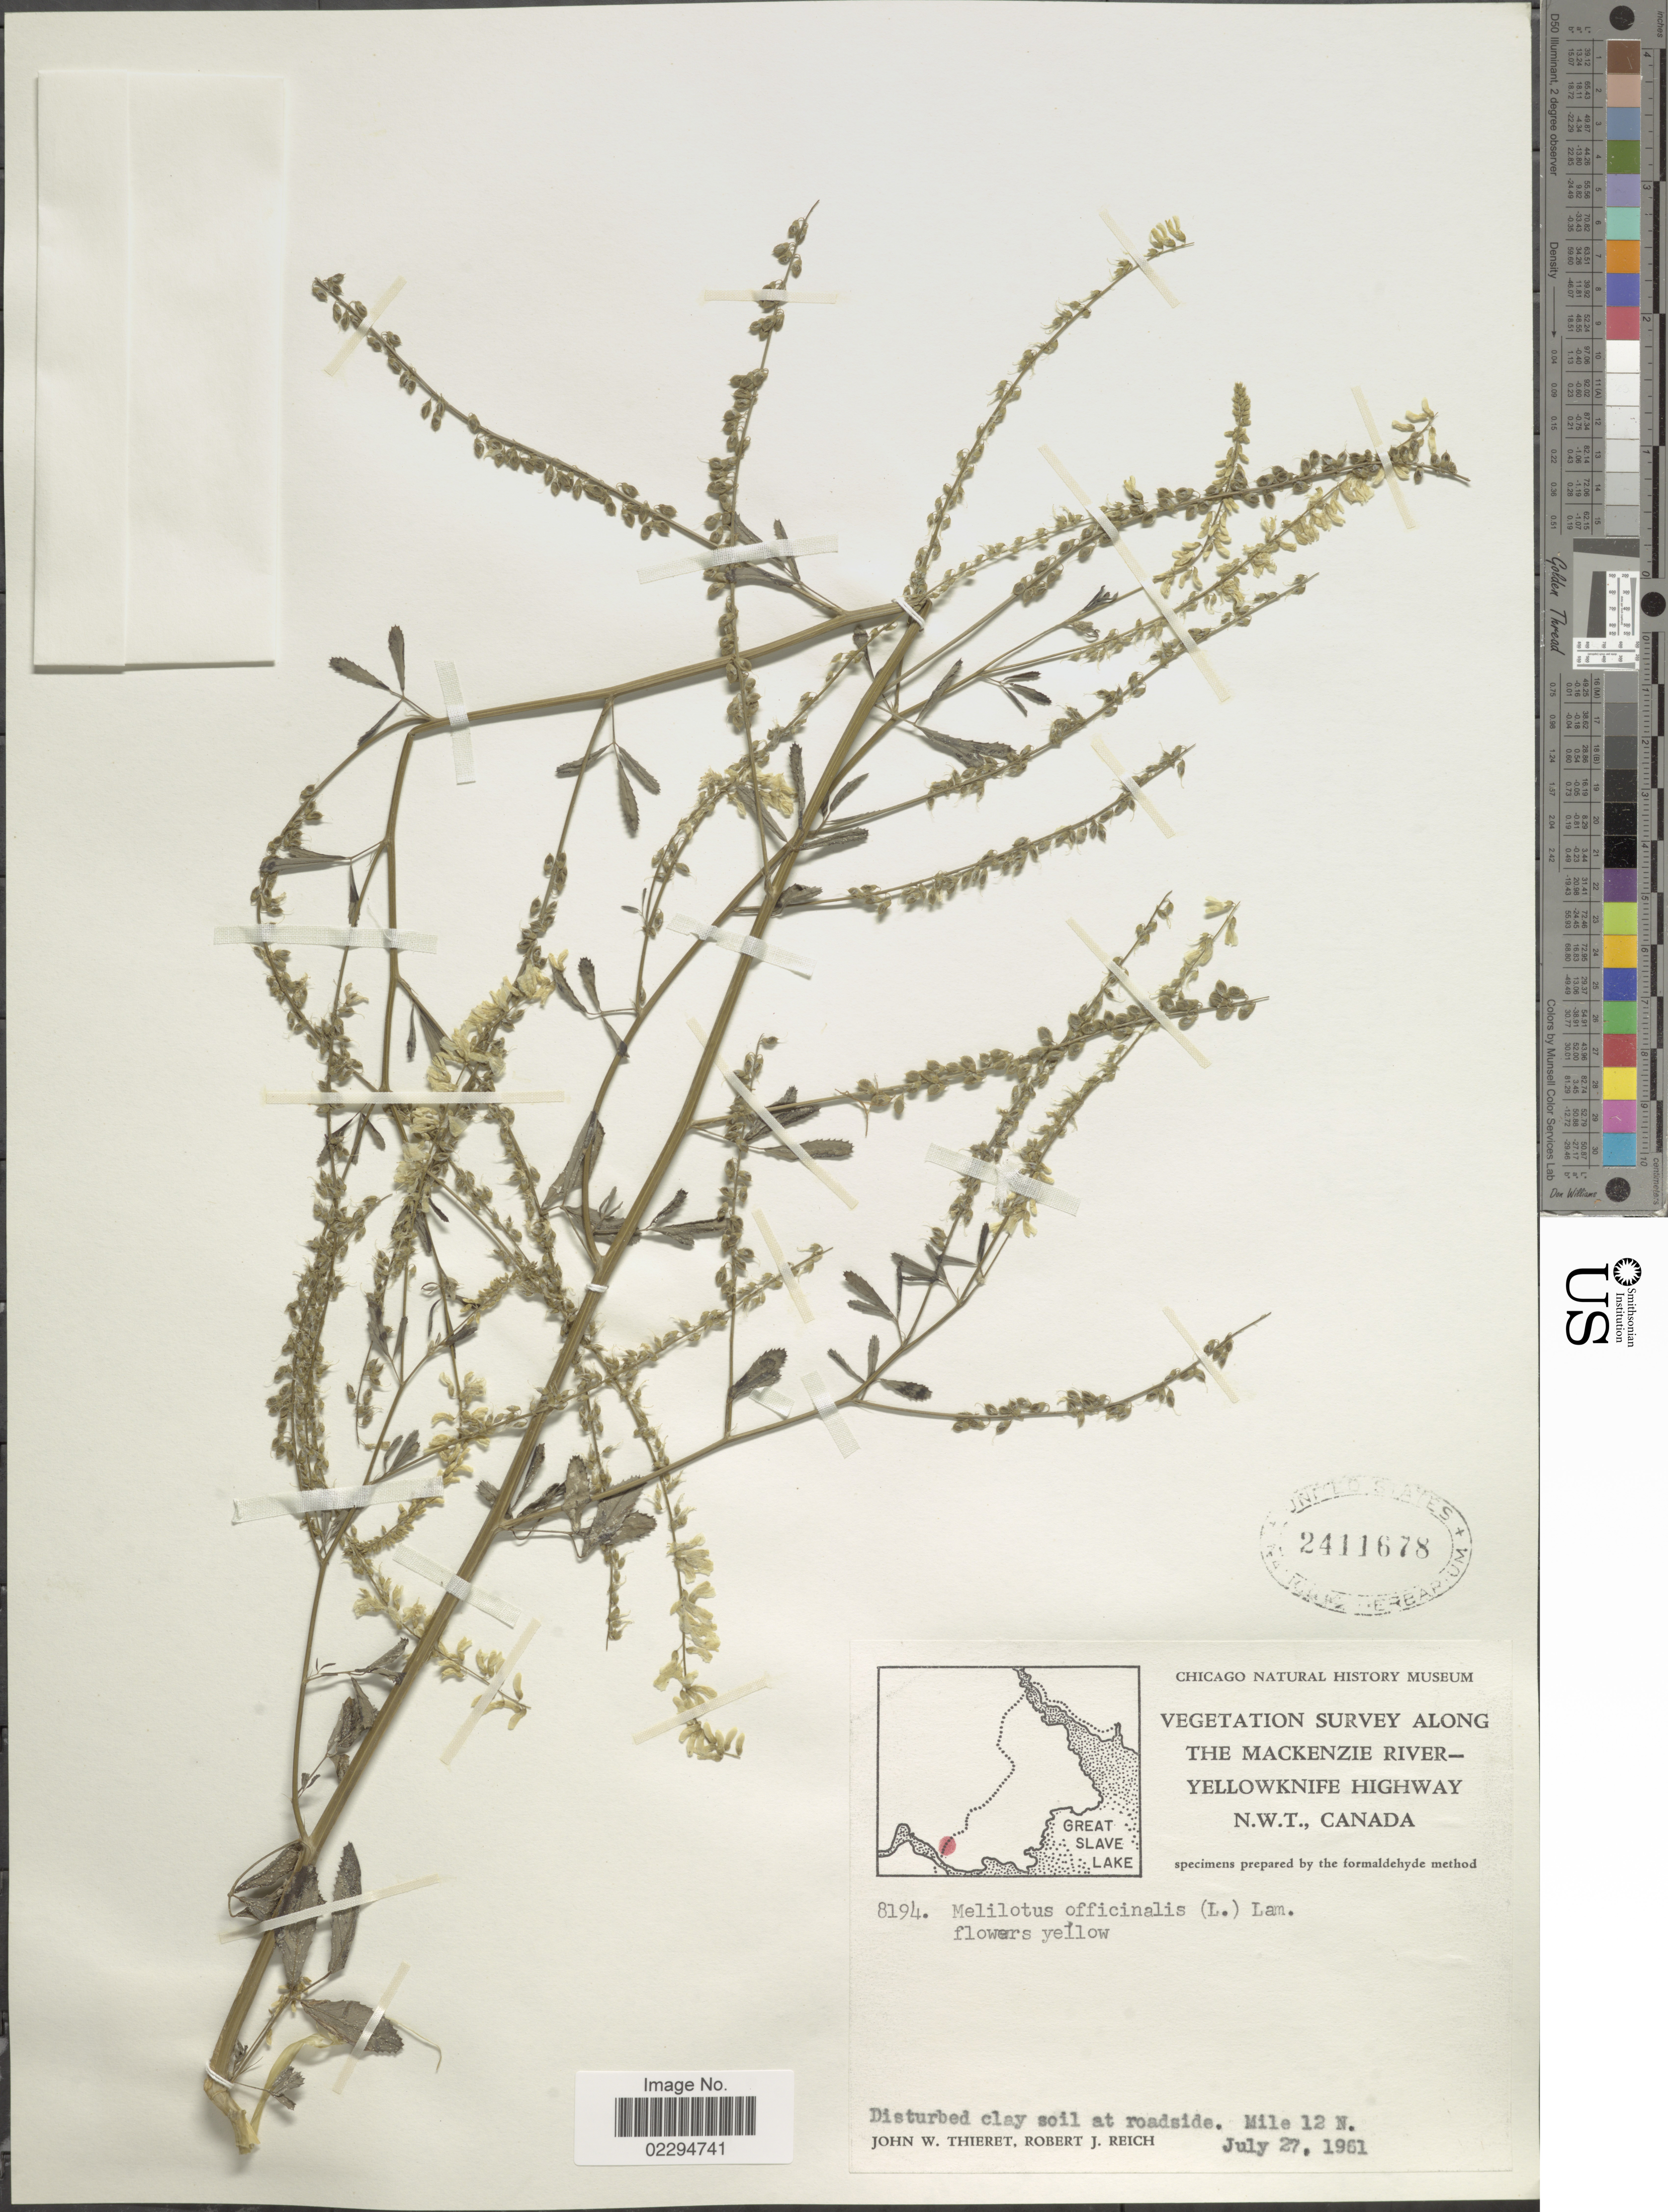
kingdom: Plantae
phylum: Tracheophyta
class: Magnoliopsida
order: Fabales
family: Fabaceae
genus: Melilotus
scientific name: Melilotus officinalis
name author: (L.) Lam.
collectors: J. W. Thieret & R. Reich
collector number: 8194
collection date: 1961-07-27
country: Canada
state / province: Northwest Territories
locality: The Mackenzie River-Yellowknife Highway. Mile 12 N.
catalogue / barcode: US 2411678